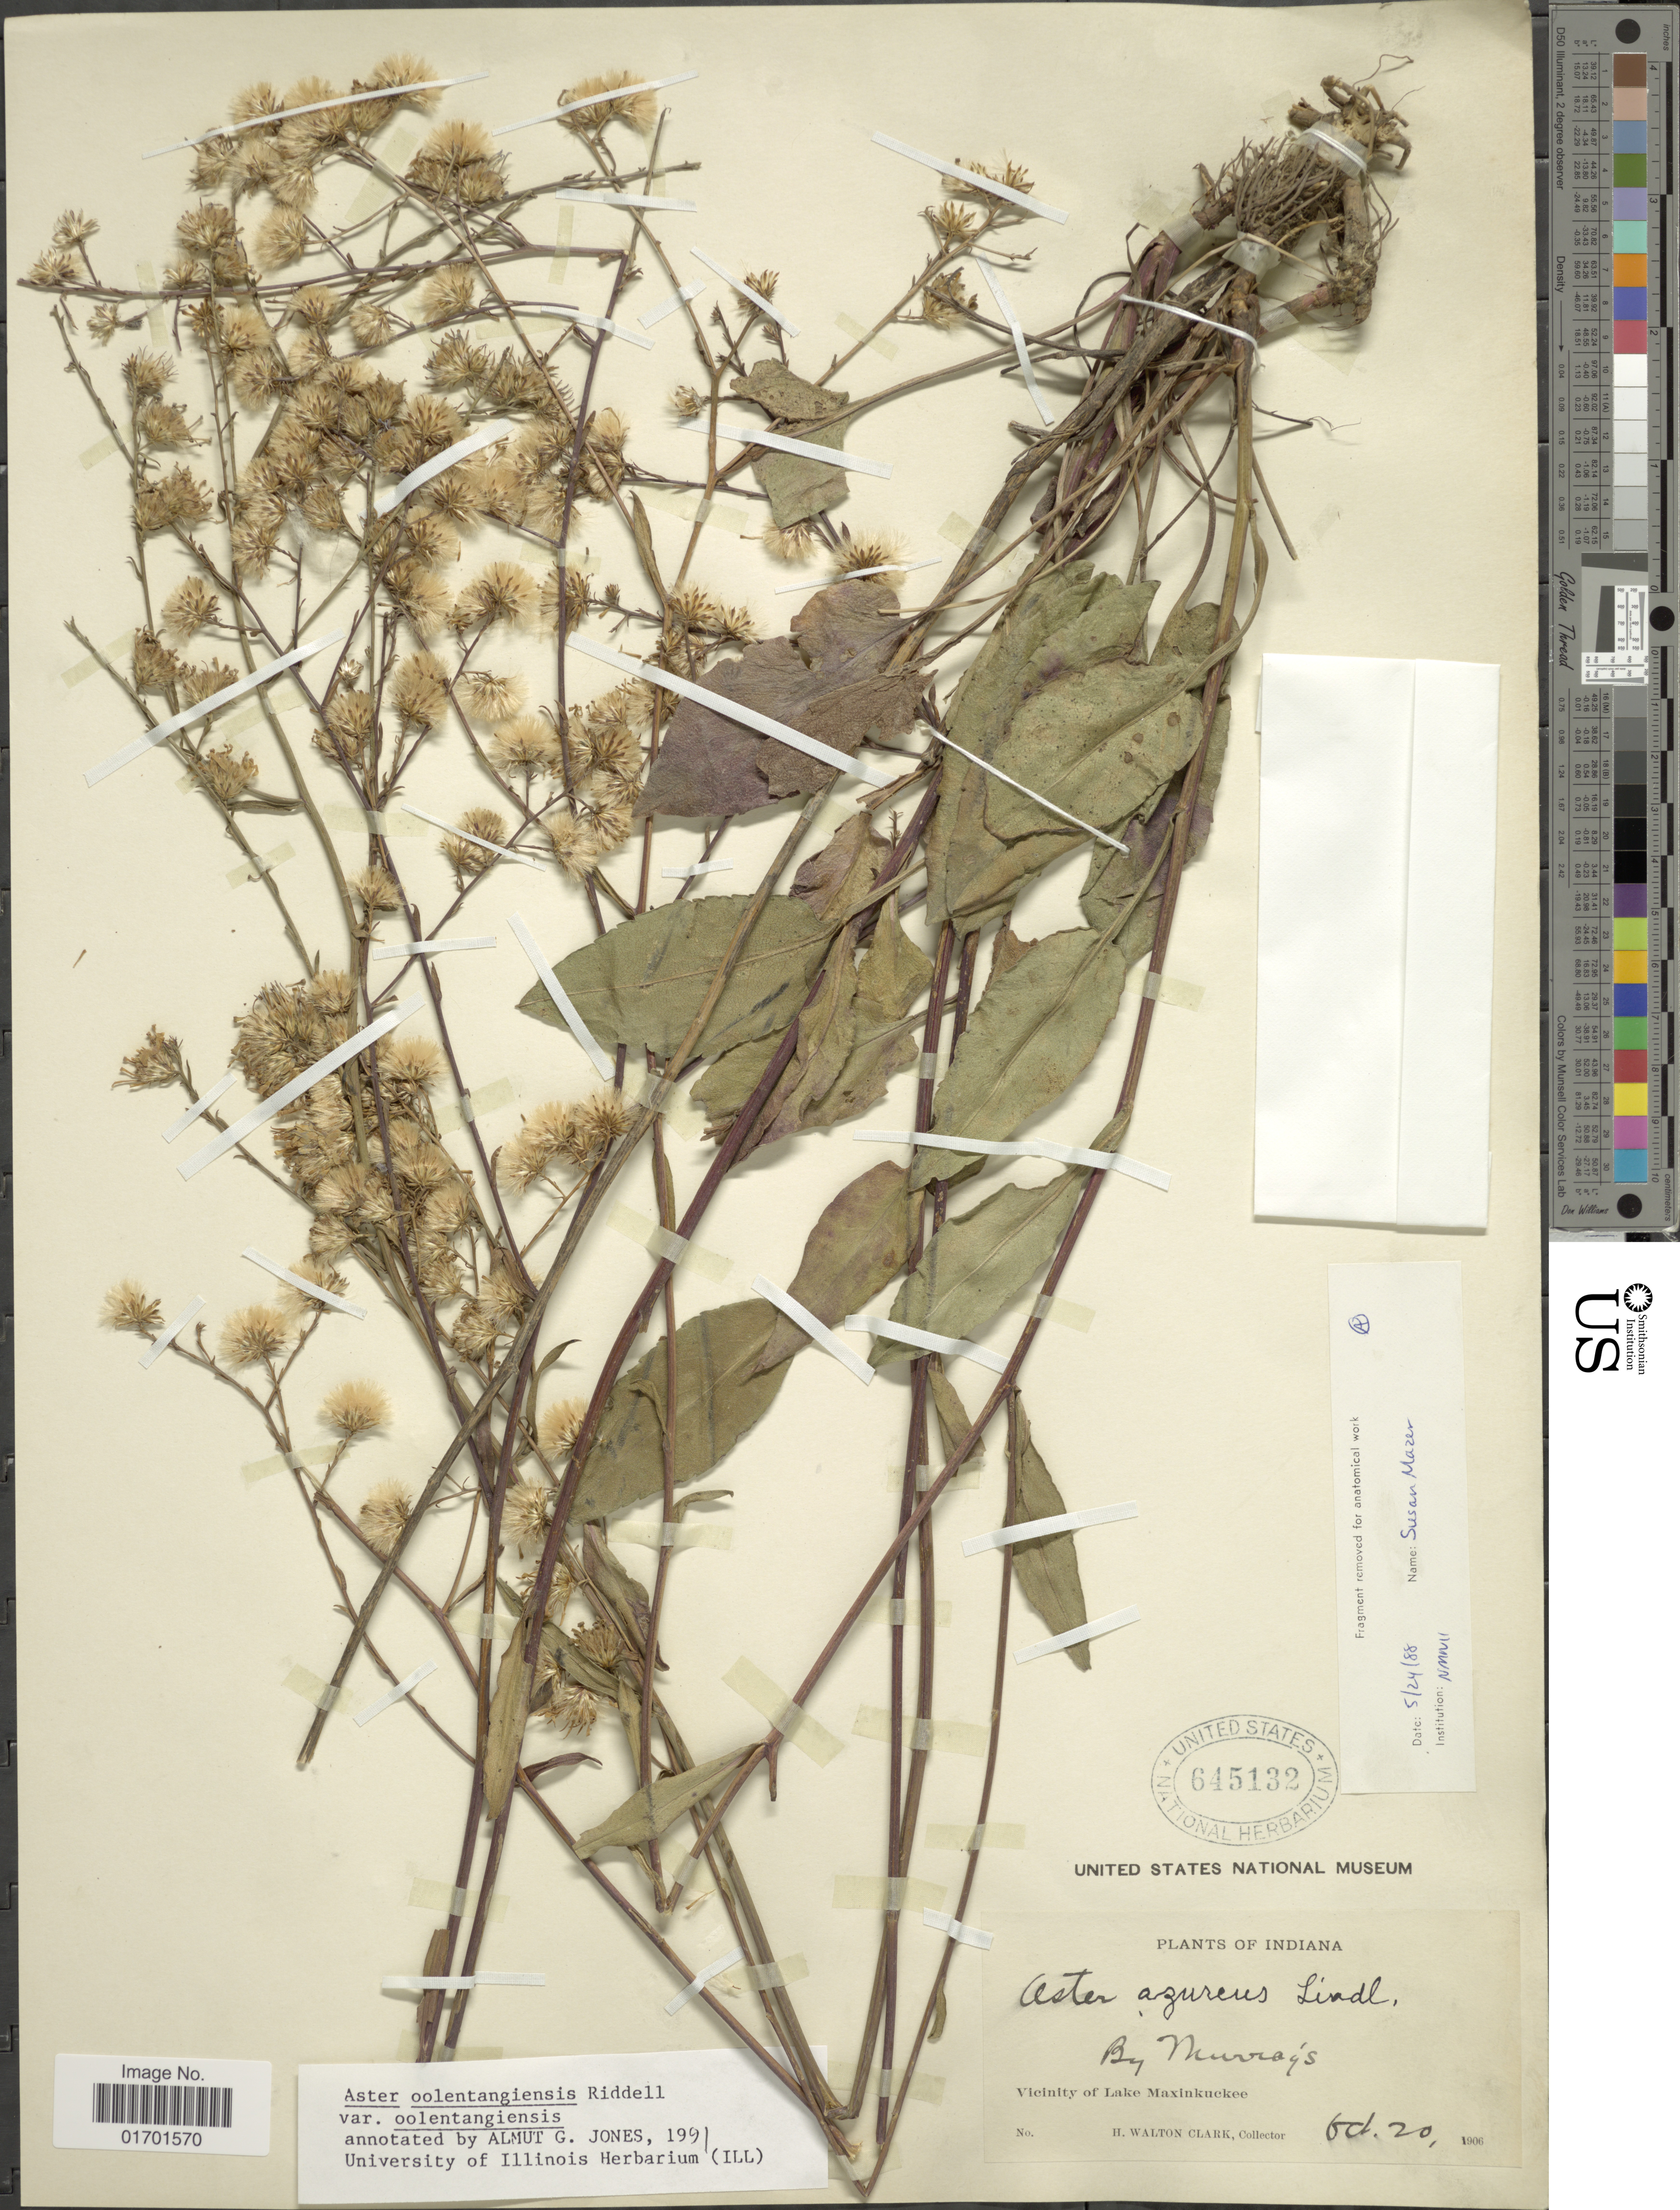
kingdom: Plantae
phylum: Tracheophyta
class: Magnoliopsida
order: Asterales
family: Asteraceae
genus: Symphyotrichum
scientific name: Symphyotrichum oolentangiense var. oolentangiense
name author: G.L. Nesom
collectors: H. W. Clark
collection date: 1906-10-20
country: United States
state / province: Indiana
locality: By Murray's, Vicinity of Lake Maxinkuckee.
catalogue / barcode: US 645132